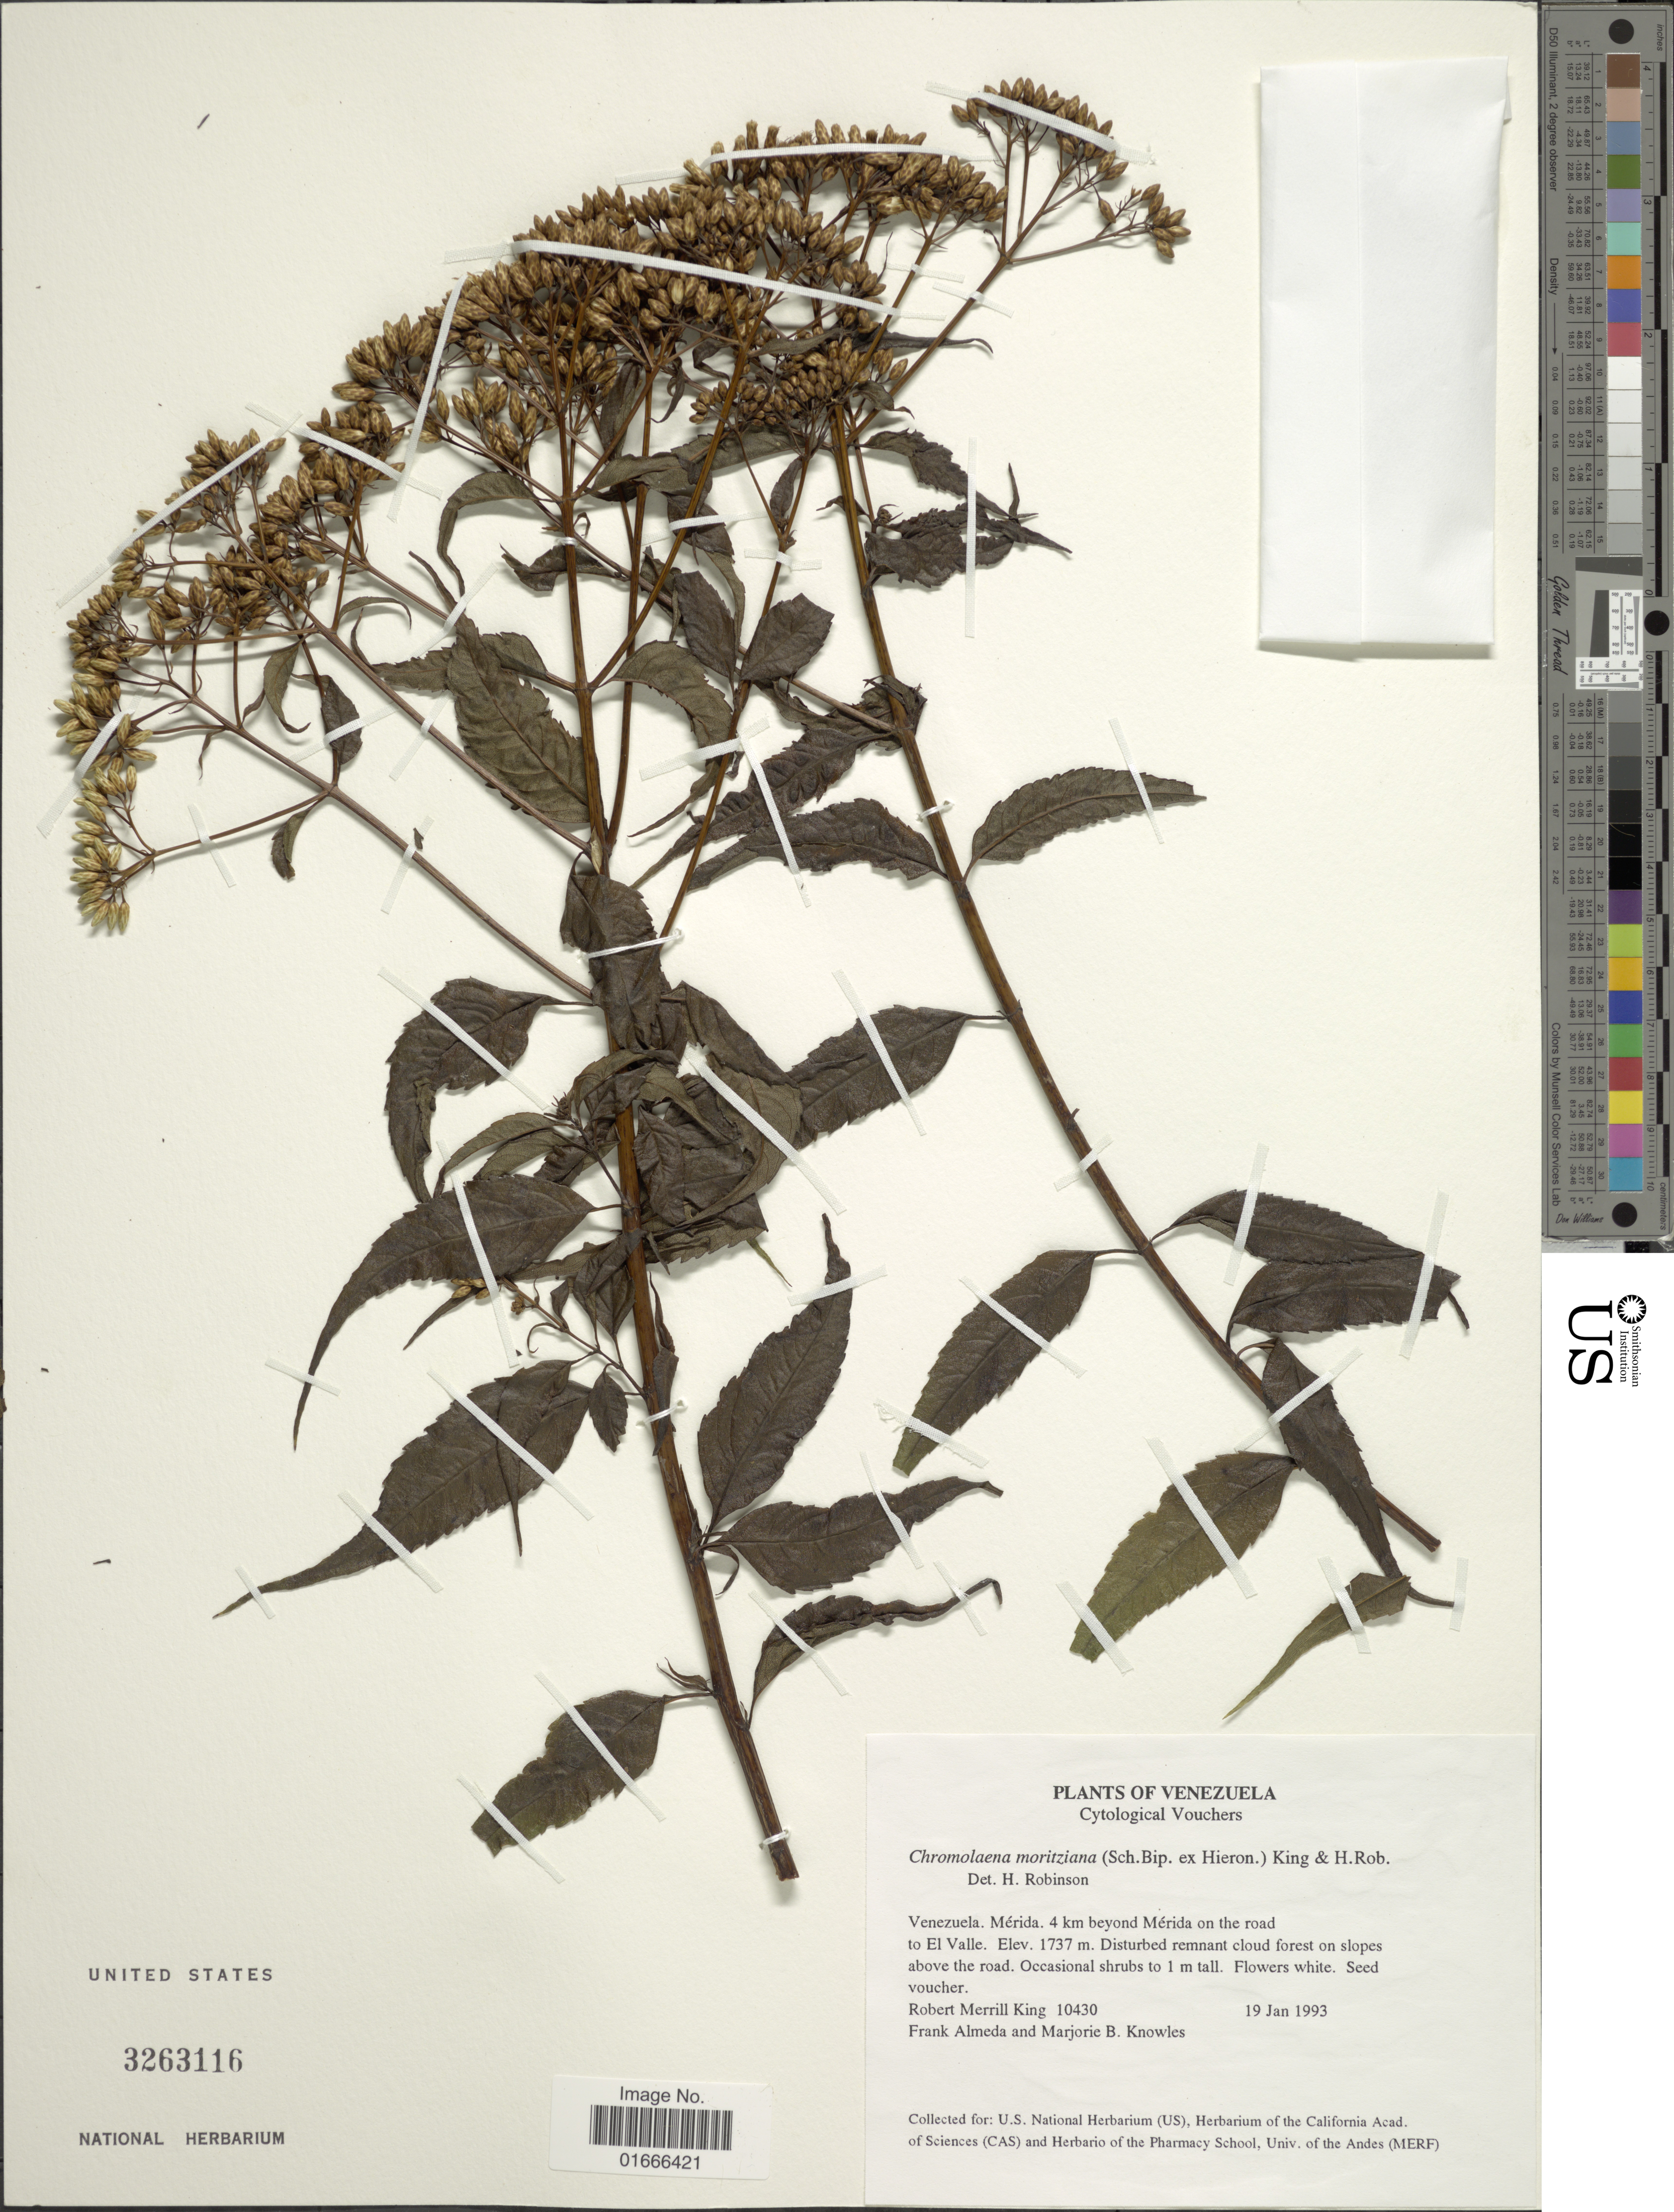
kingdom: Plantae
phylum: Tracheophyta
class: Magnoliopsida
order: Asterales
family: Asteraceae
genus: Chromolaena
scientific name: Chromolaena moritziana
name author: (Sch. Bip.) R.M. King & H. Rob.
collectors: R. M. King, F. Almeda & M. B. Knowles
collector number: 10430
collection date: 1993-01-19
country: Venezuela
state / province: Mérida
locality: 4 km beyond Merida on the road to El Valle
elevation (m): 1737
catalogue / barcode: US 3263116